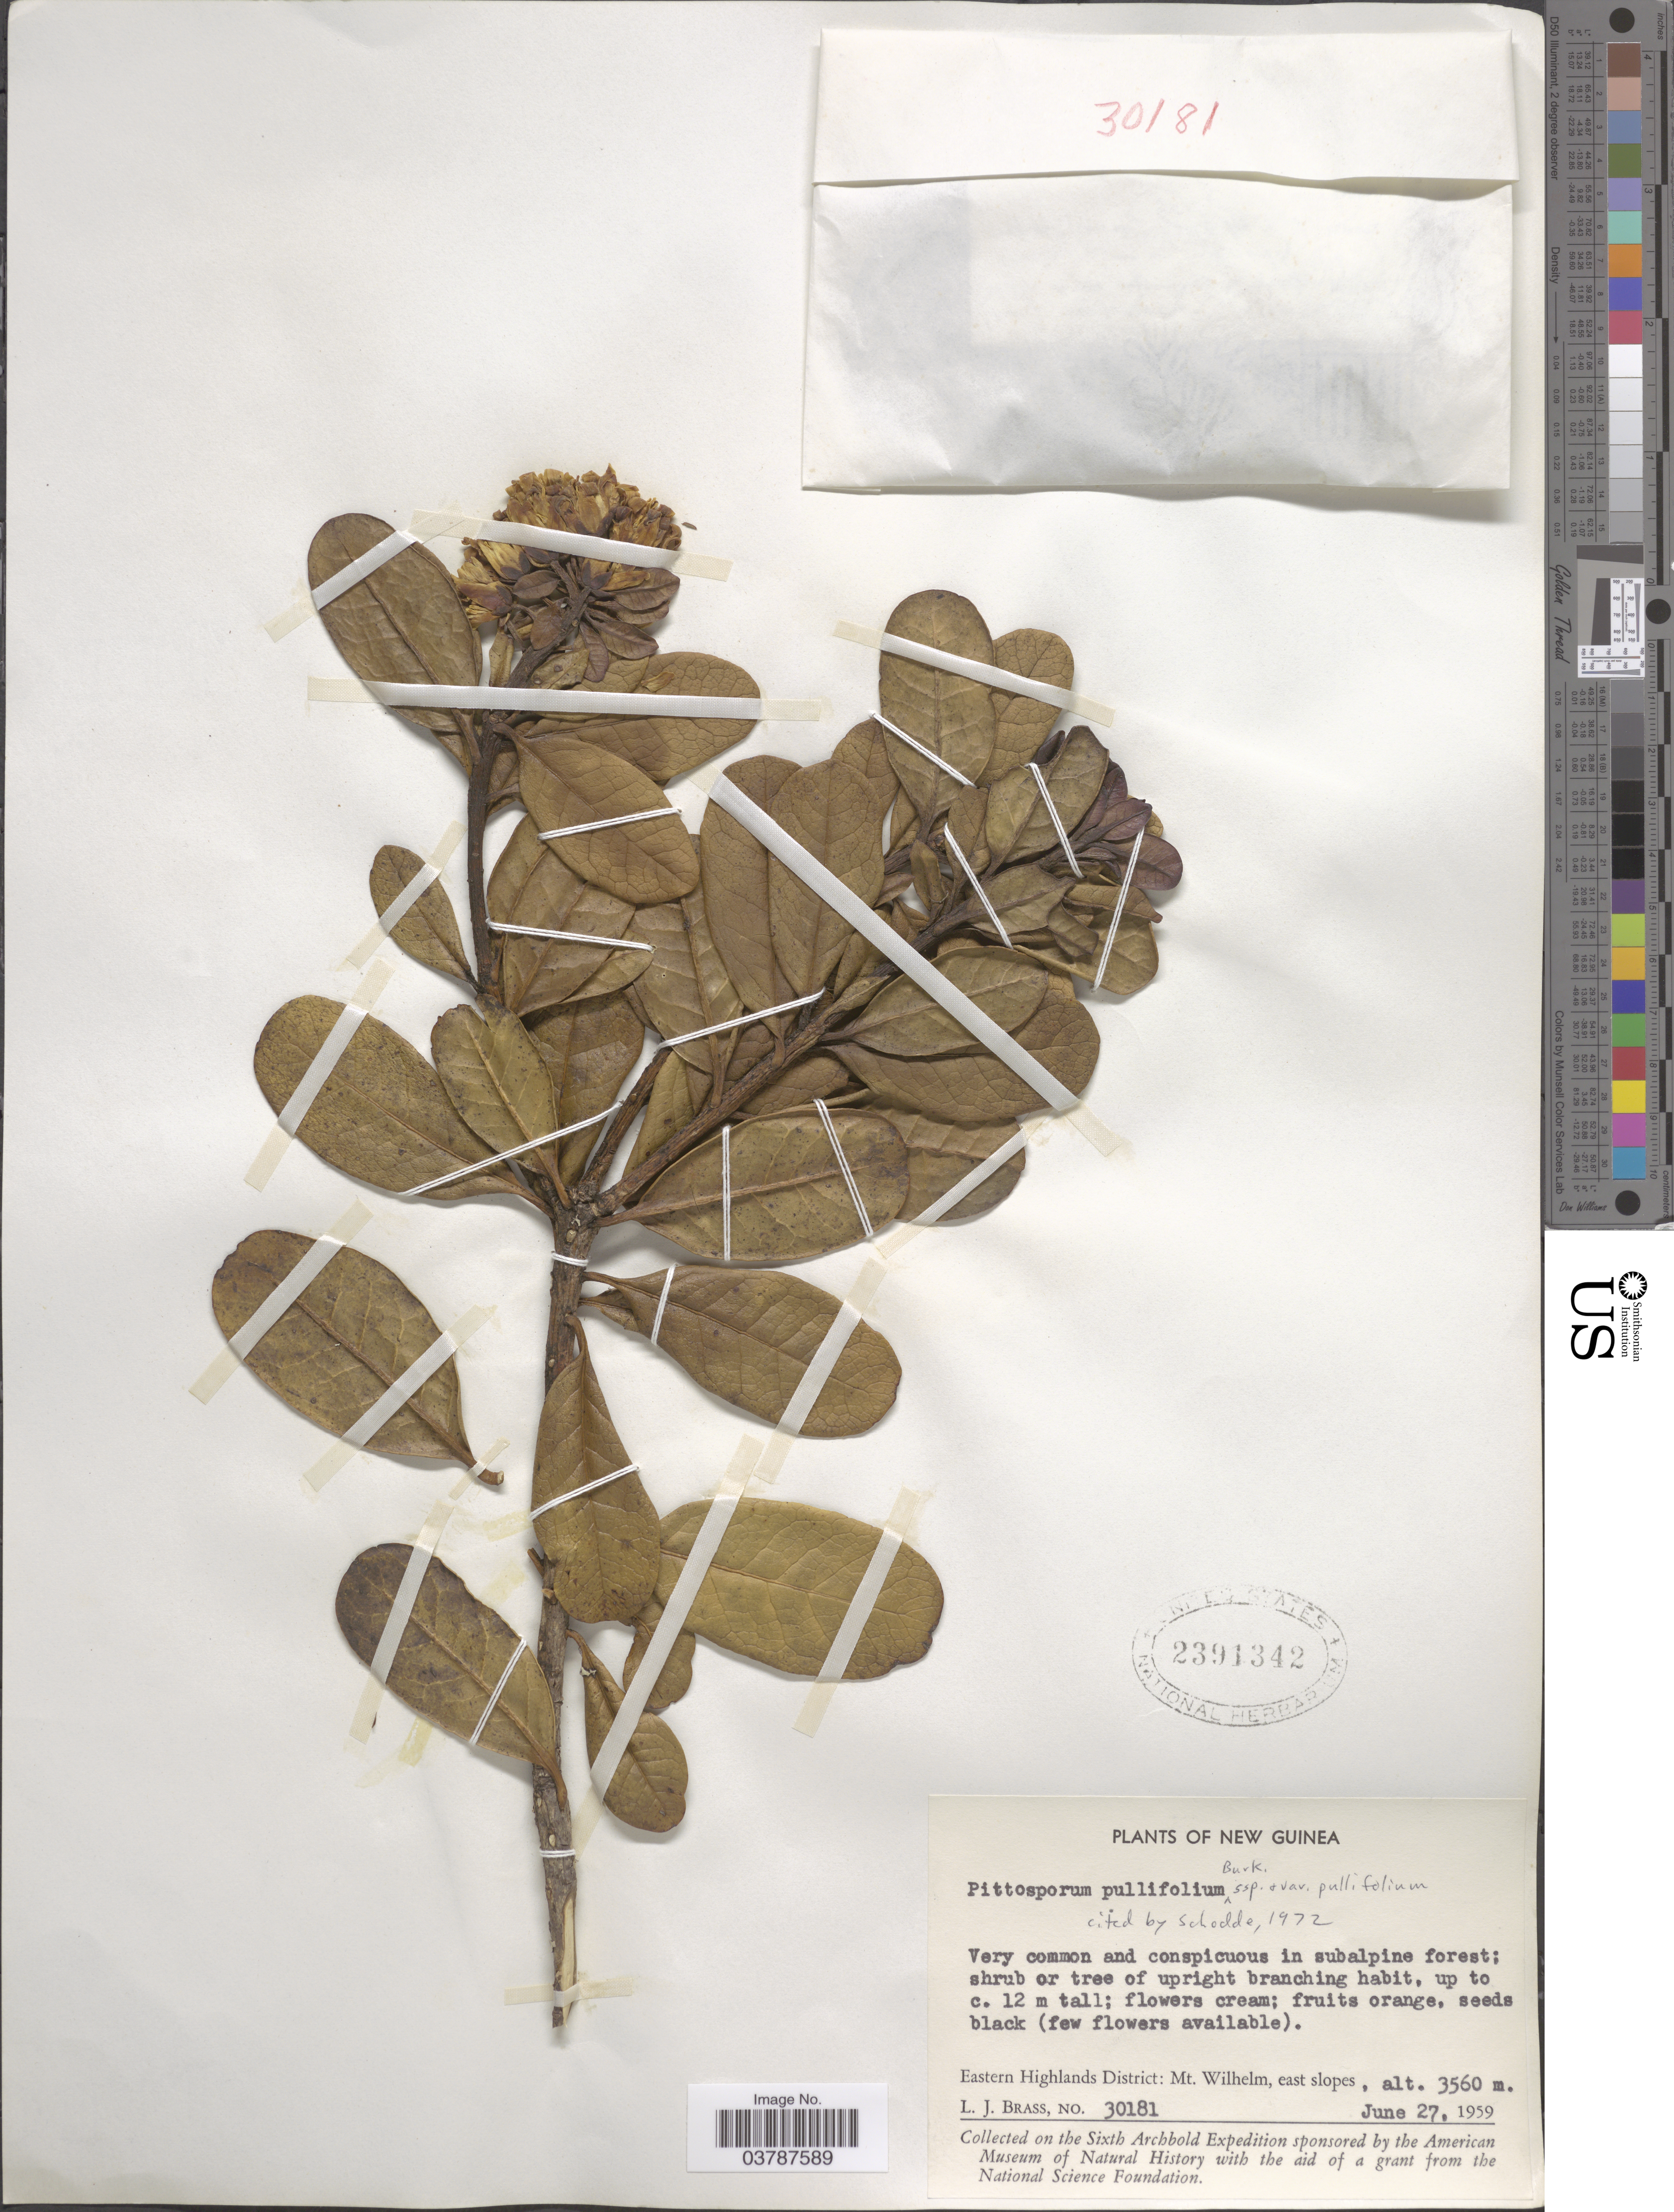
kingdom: Plantae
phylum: Tracheophyta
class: Magnoliopsida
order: Apiales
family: Pittosporaceae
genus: Pittosporum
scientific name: Pittosporum pullifolium subsp. pullifolium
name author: Burkill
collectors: L. J. Brass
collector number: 30181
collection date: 1959-06-27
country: Papua New Guinea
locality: New Guinea. Eastern Highlands District: Mt. Wilhelm, east slopes.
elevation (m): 3560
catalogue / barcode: US 2391342